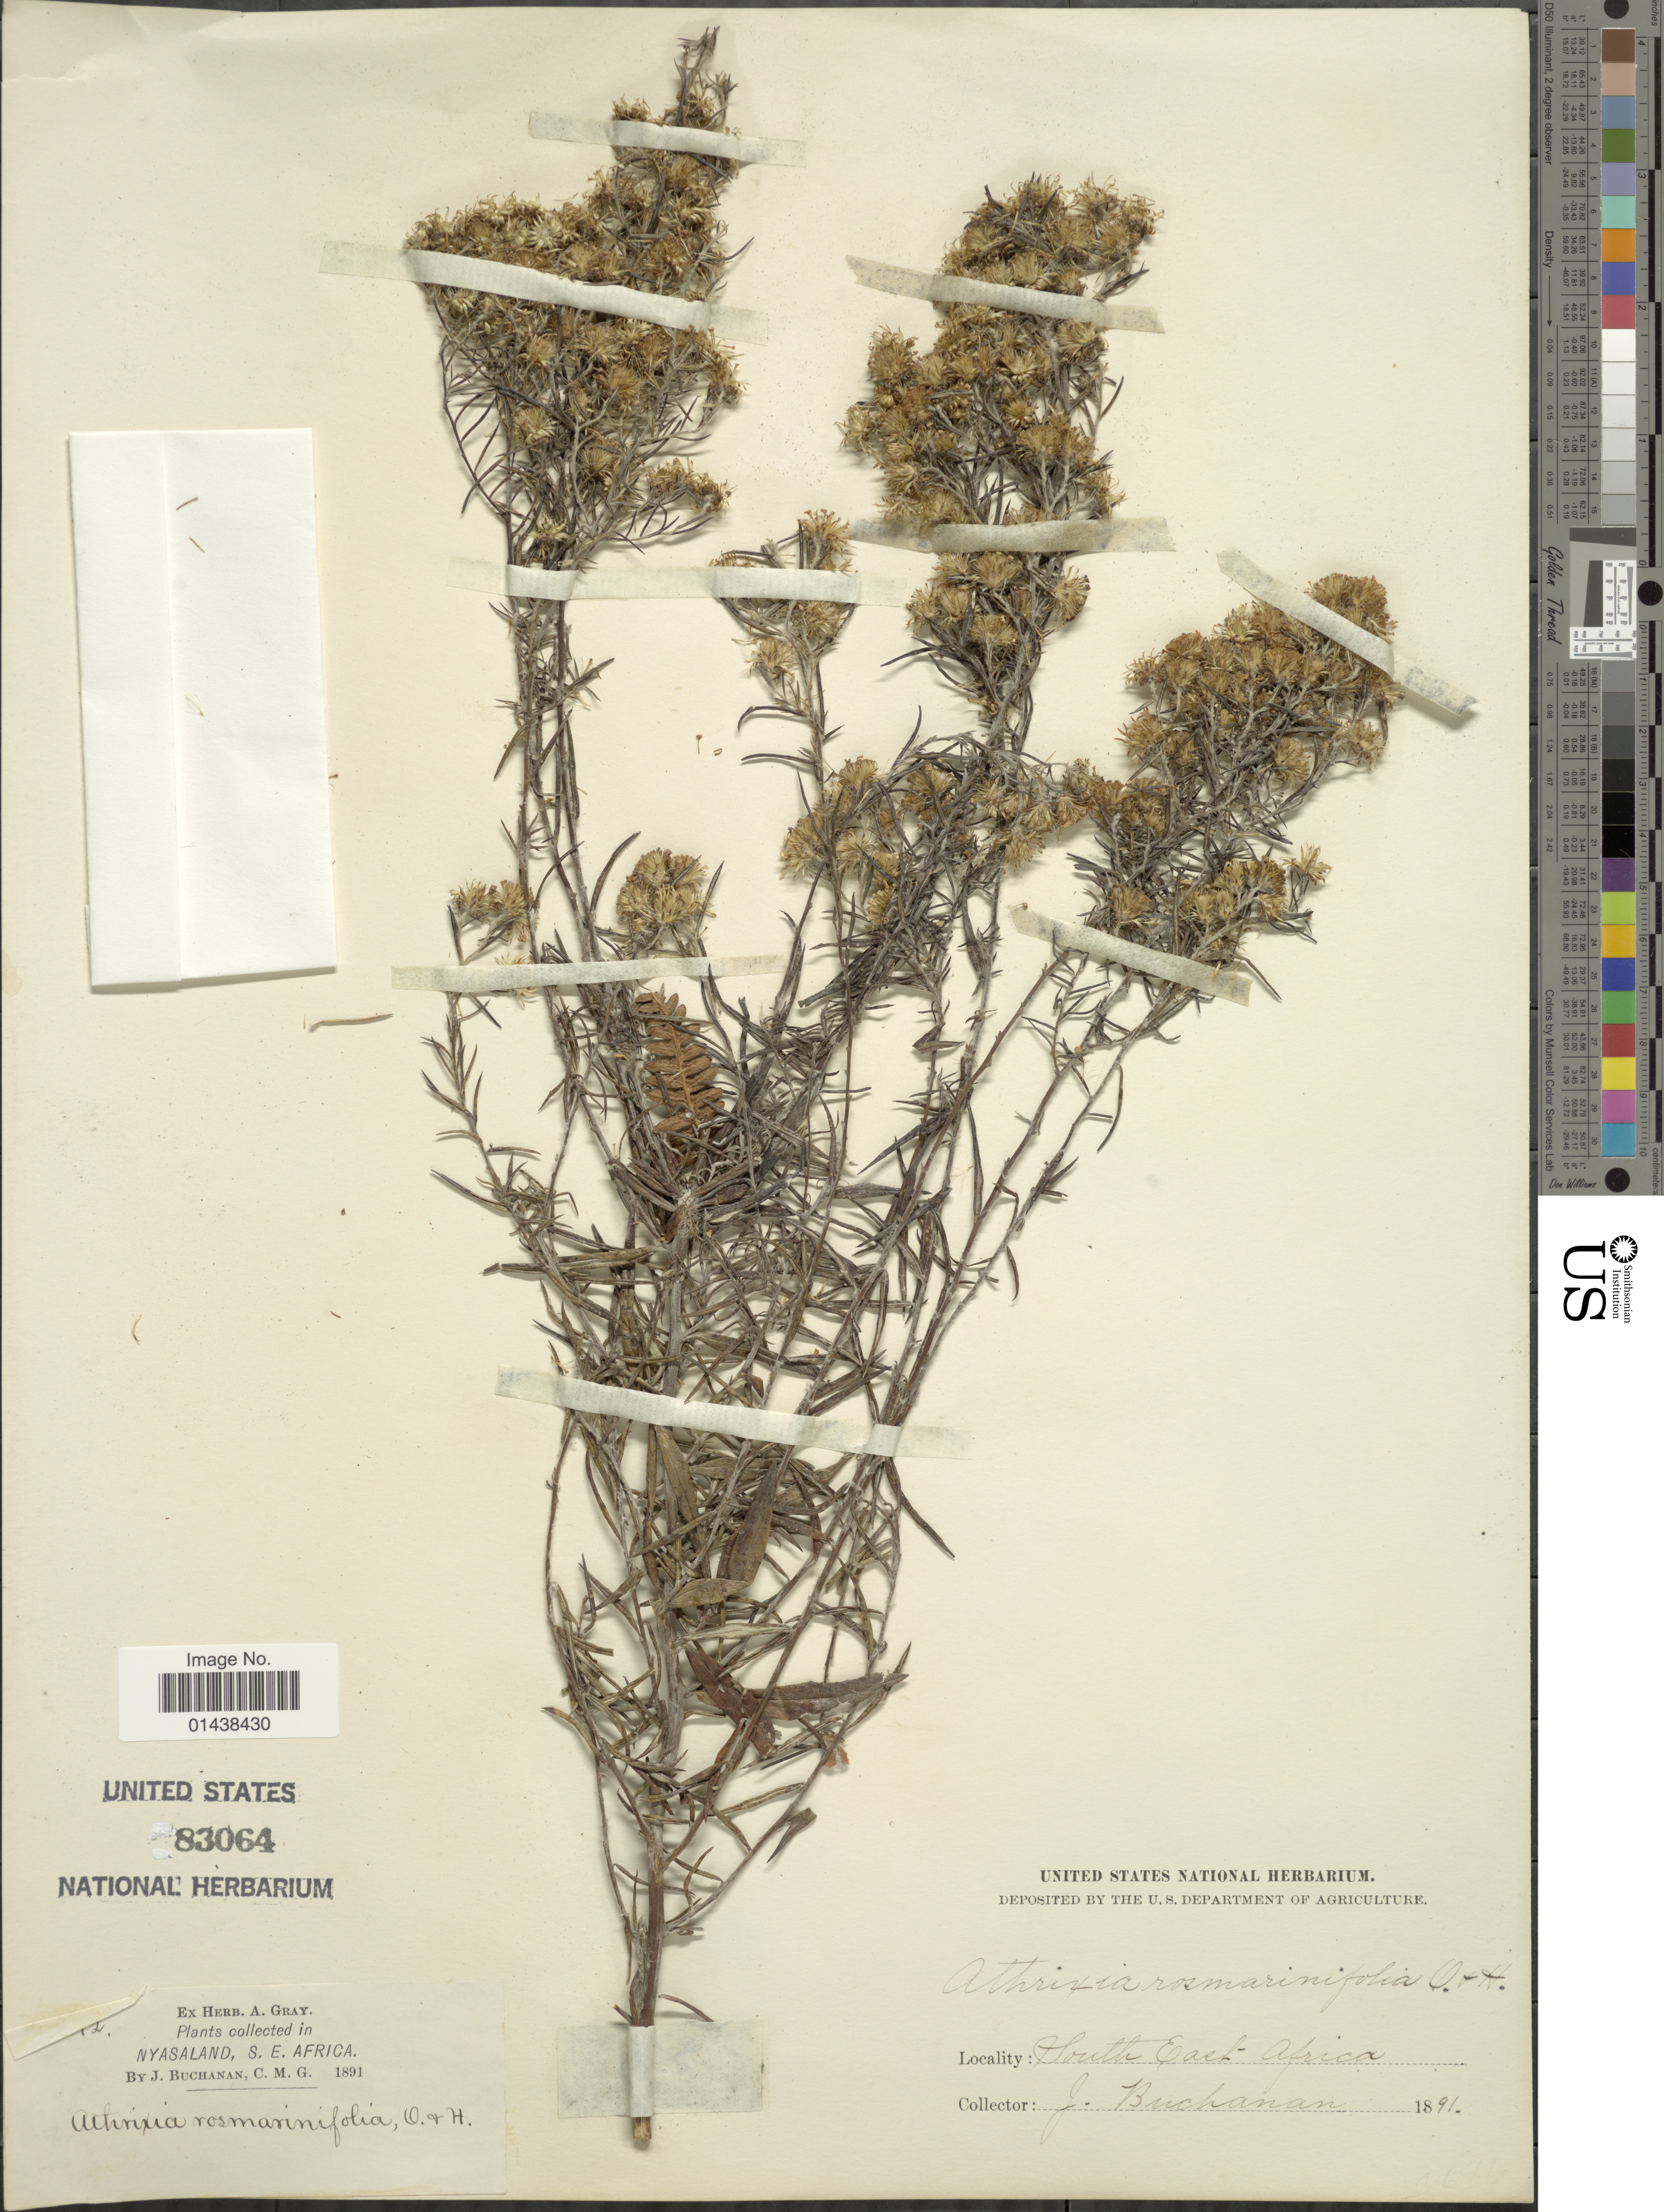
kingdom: Plantae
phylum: Tracheophyta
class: Magnoliopsida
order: Asterales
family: Asteraceae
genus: Athrixia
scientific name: Athrixia rosmarinifolia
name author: (Sch. Bip. ex Walp.) Oliv. & Hiern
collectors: J. Buchanan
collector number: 12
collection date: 1891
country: Malawi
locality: Nyassaland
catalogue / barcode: US 83064